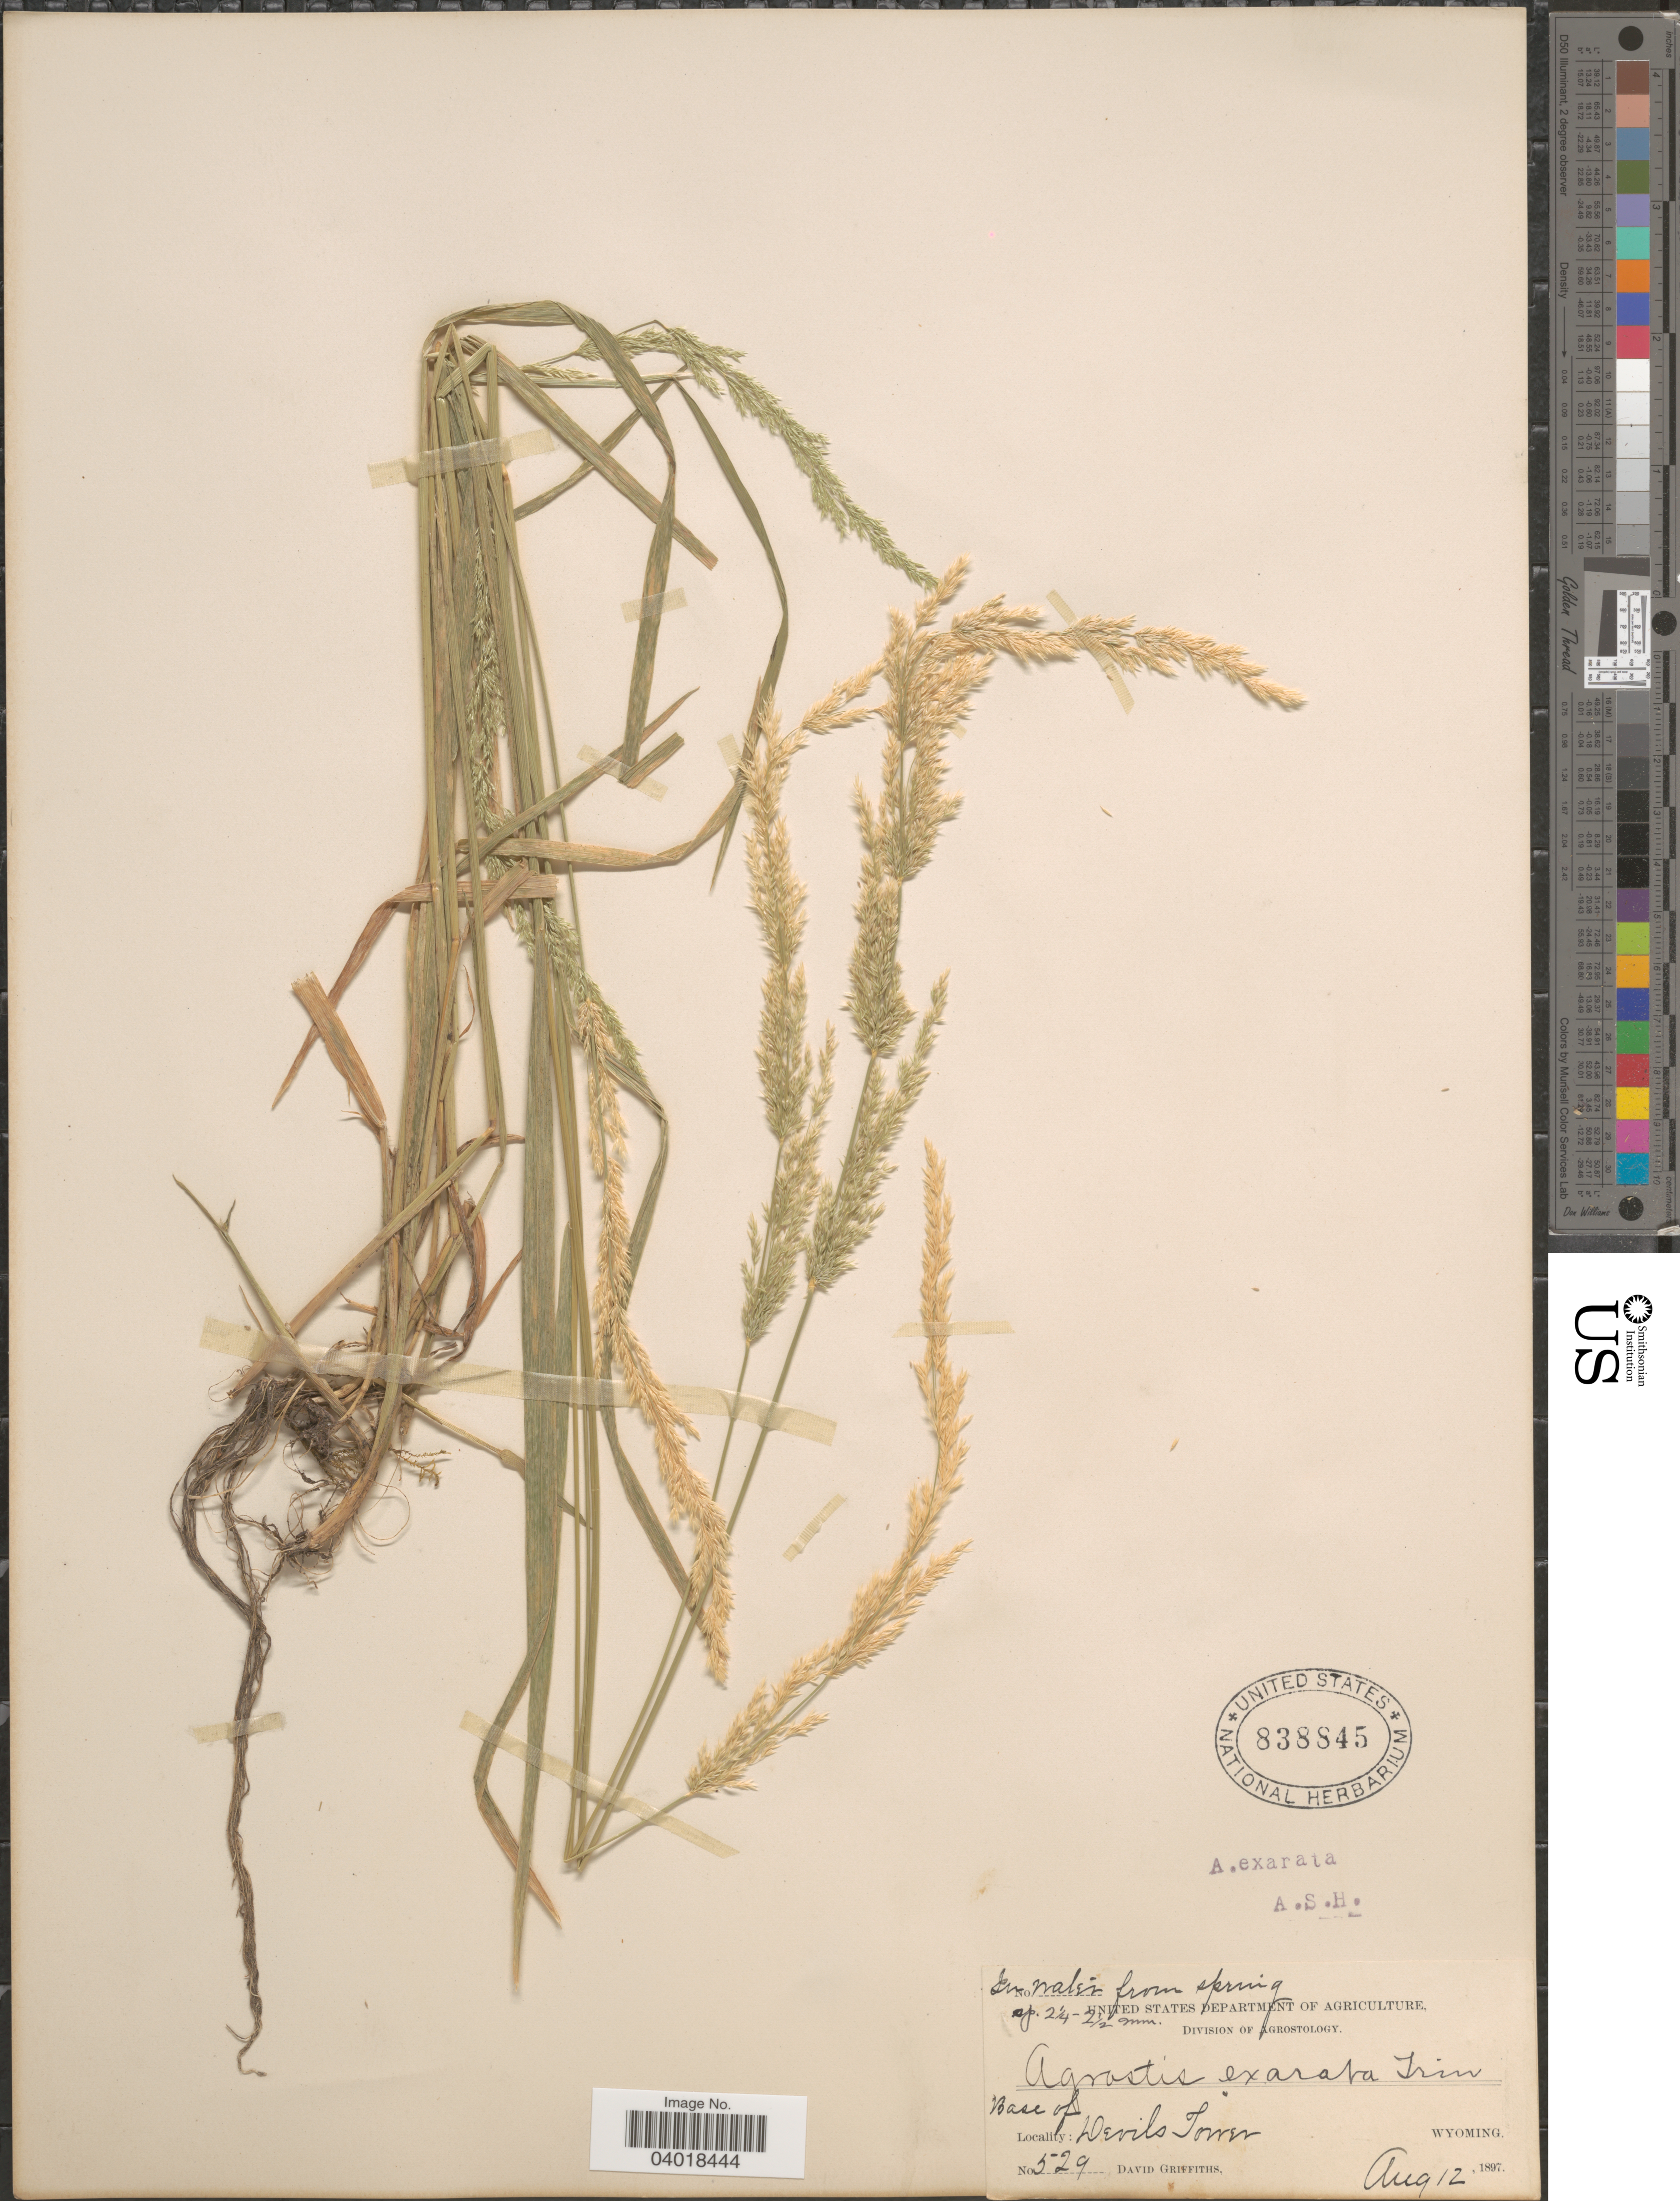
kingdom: Plantae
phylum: Tracheophyta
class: Liliopsida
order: Poales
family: Poaceae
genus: Agrostis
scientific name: Agrostis exarata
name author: Trin.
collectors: D. Griffiths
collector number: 529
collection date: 1897-08-12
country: United States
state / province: Wyoming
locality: Base of Devils Tower.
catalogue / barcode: US 838845